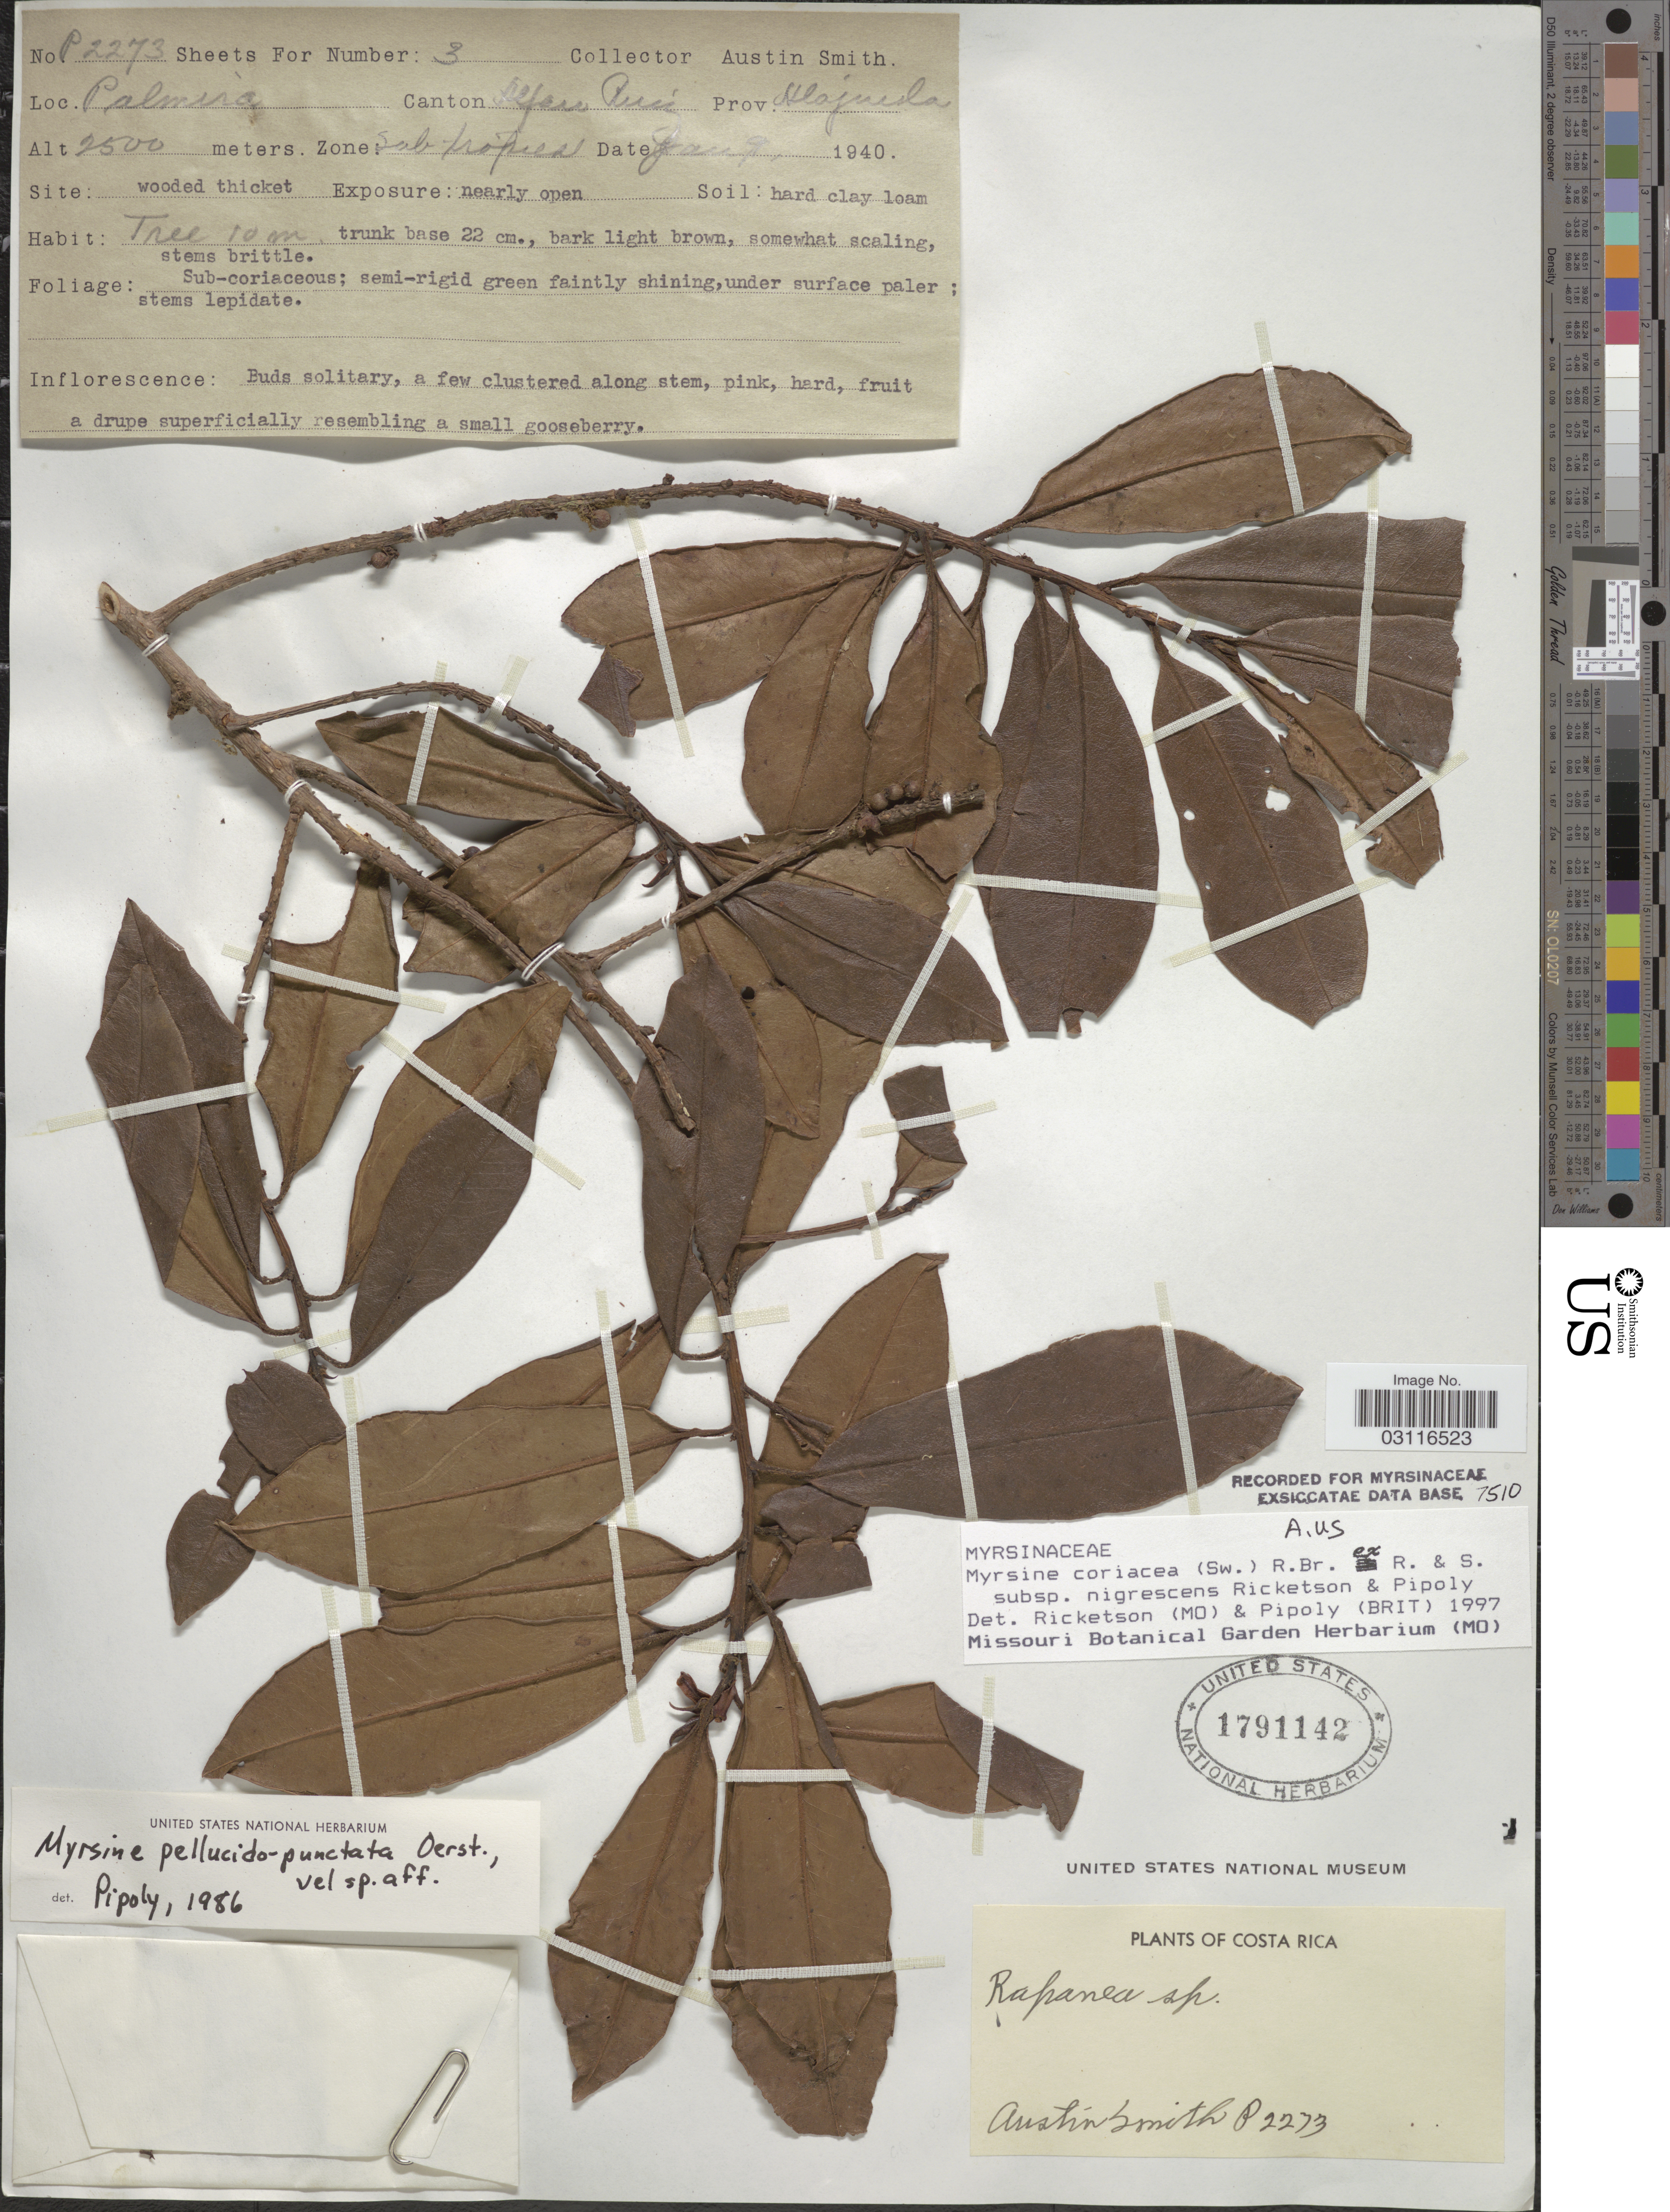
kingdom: Plantae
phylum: Tracheophyta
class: Magnoliopsida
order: Ericales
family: Primulaceae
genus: Myrsine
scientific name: Myrsine coriacea subsp. nigrescens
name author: (Lundell) Ricketson & Pipoly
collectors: Aust P. Smith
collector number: P2273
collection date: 1940-01-09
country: Costa Rica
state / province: Alajuela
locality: Palmira Canton Alfaro Ruiz.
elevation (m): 2500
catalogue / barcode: US 1791142